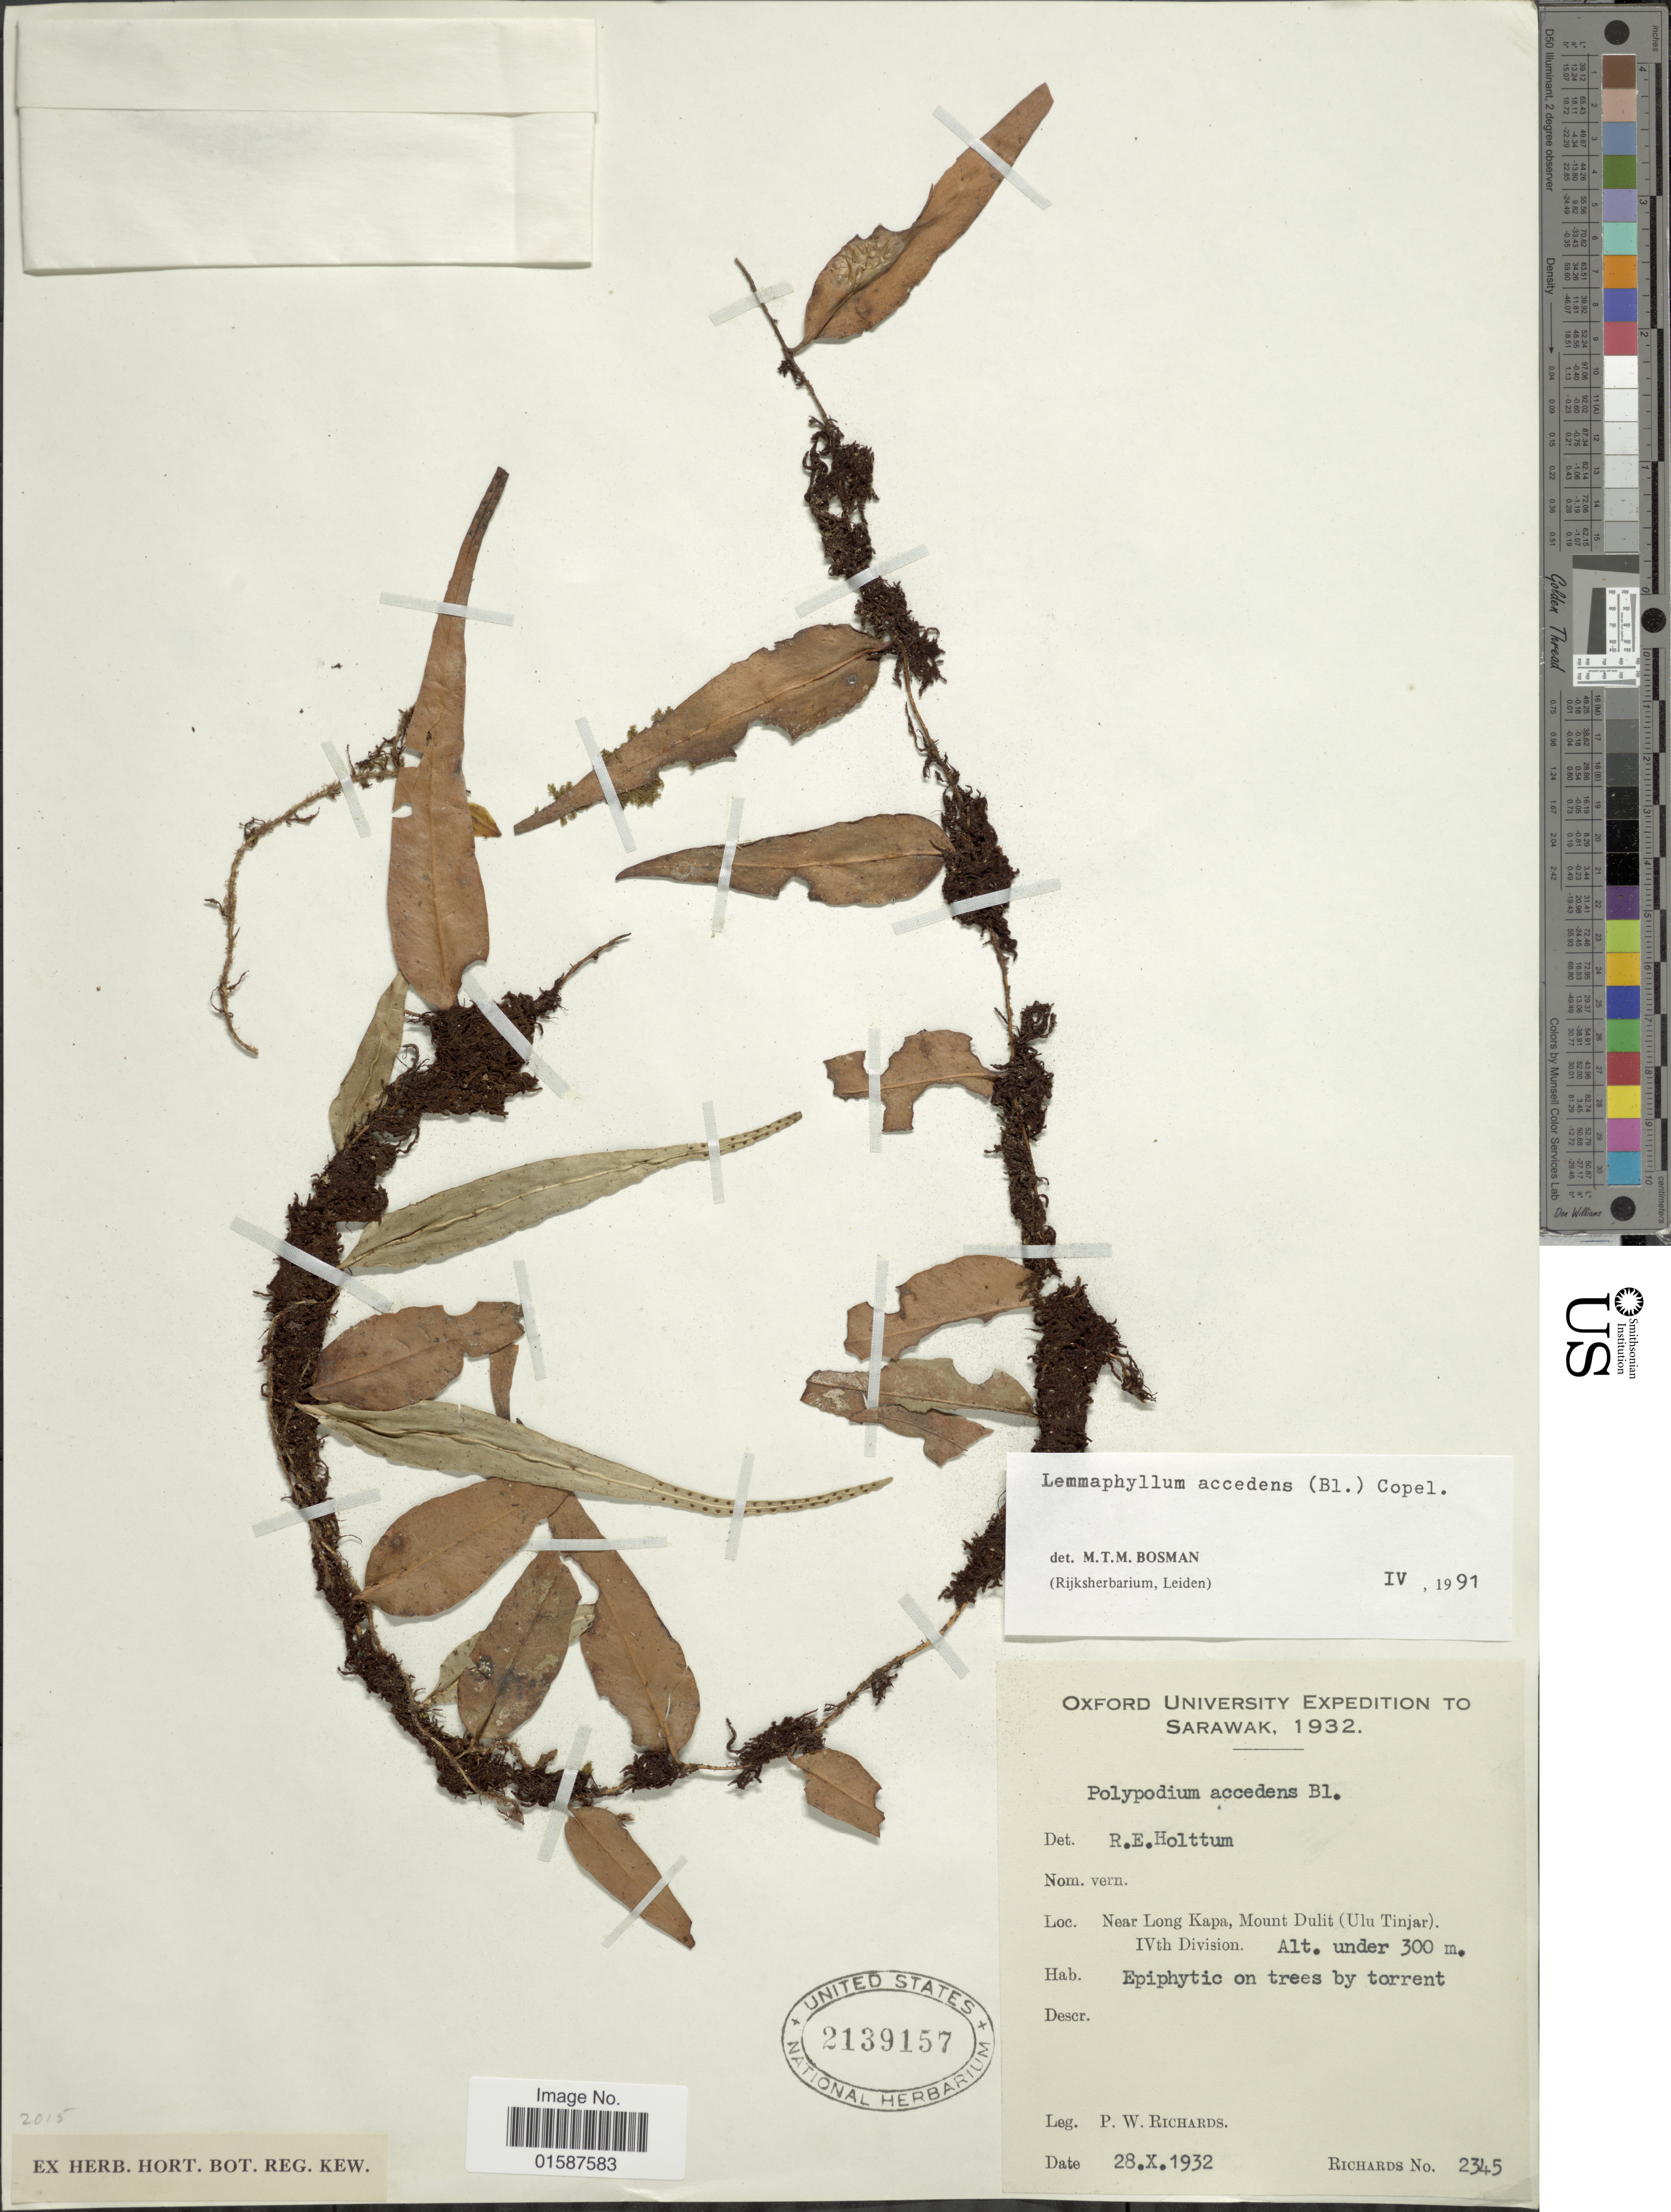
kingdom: Plantae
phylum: Tracheophyta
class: Polypodiopsida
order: Polypodiales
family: Polypodiaceae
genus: Lemmaphyllum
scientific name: Lemmaphyllum accedens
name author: (Blume) Donk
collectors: P. Richards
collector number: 2345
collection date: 1932-10-28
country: Malaysia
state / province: Sarawak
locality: Sarawak, near Long Kapa, Mount Dulit (Ulu Tinjar), IVth Division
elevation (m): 300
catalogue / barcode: US 2139157